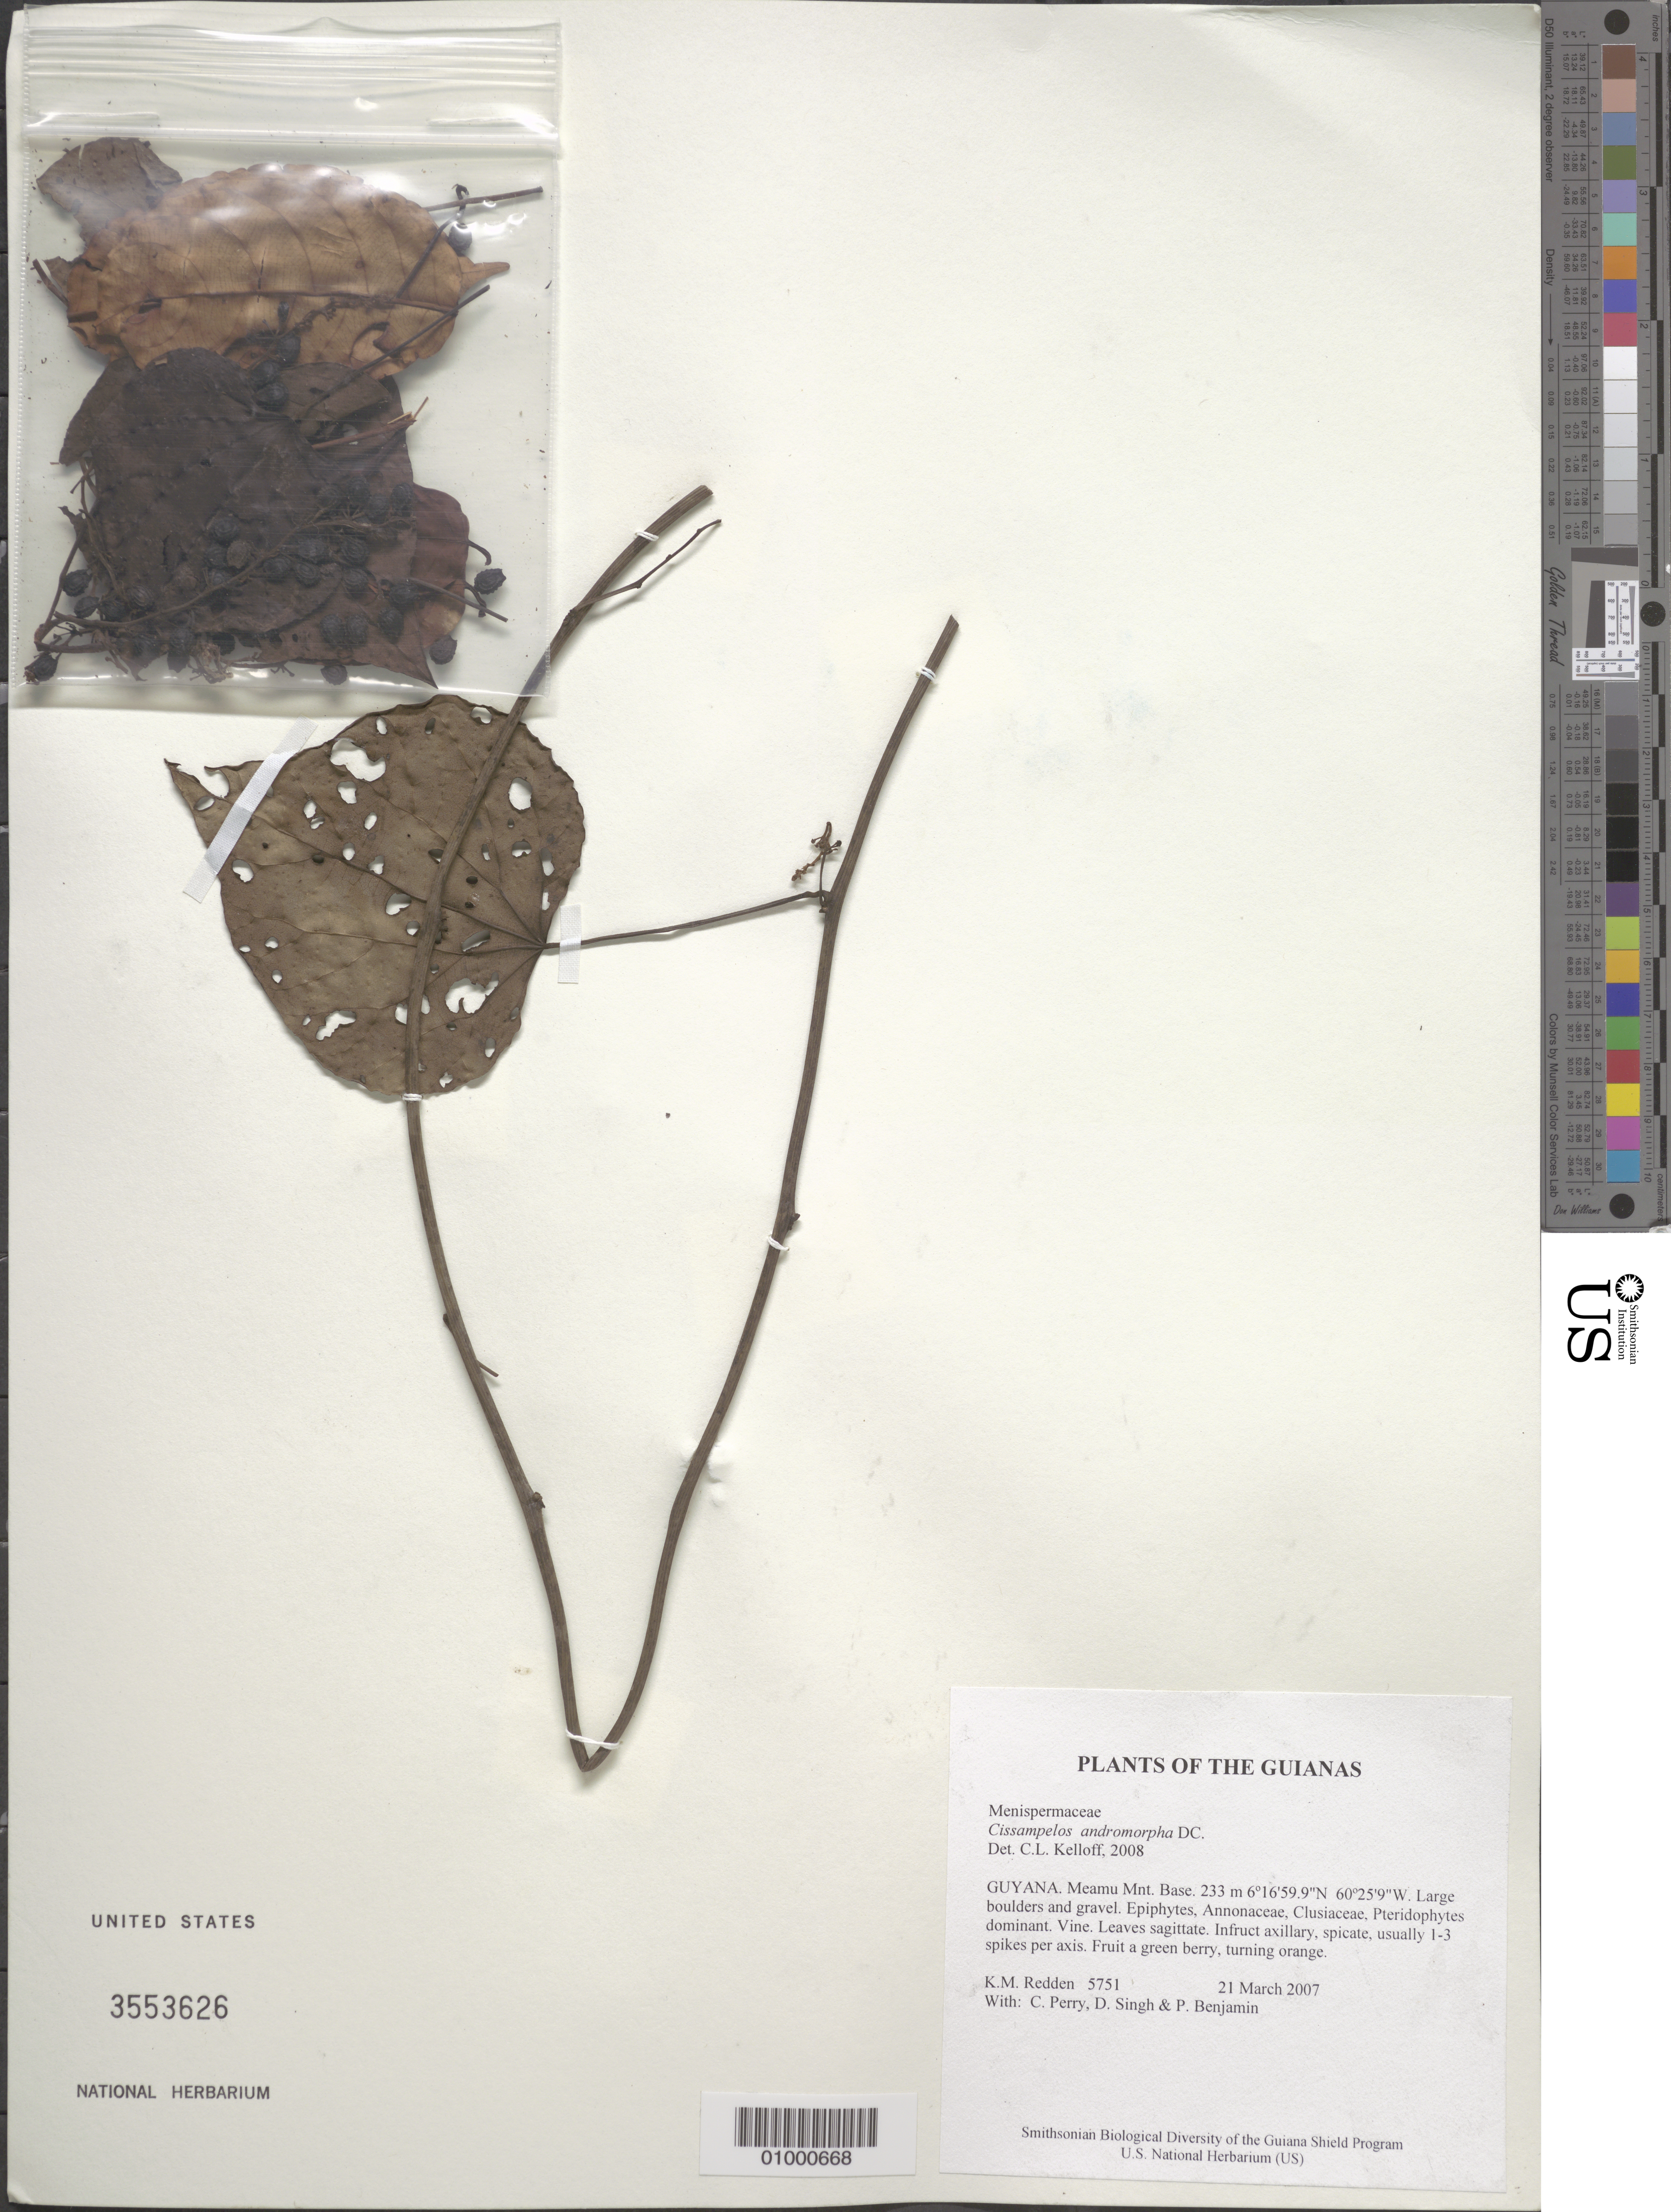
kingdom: Plantae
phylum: Tracheophyta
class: Magnoliopsida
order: Ranunculales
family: Menispermaceae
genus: Cissampelos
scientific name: Cissampelos andromorpha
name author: DC.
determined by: Kelloff, Carol L., (US), Smithsonian Institution - National Museum of Natural History (UNITED STATES)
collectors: K. M. Redden, C. Perry, D. Singh & P. Benjamin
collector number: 5751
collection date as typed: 21 March 2007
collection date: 2007-03-21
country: Guyana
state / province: Cuyuni-Mazaruni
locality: Meamu Mnt. Base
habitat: Large boulders and gravel. Epiphytes, Annonaceae, Clusiaceae, pteridophytes dominant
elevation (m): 233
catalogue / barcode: US 3553626